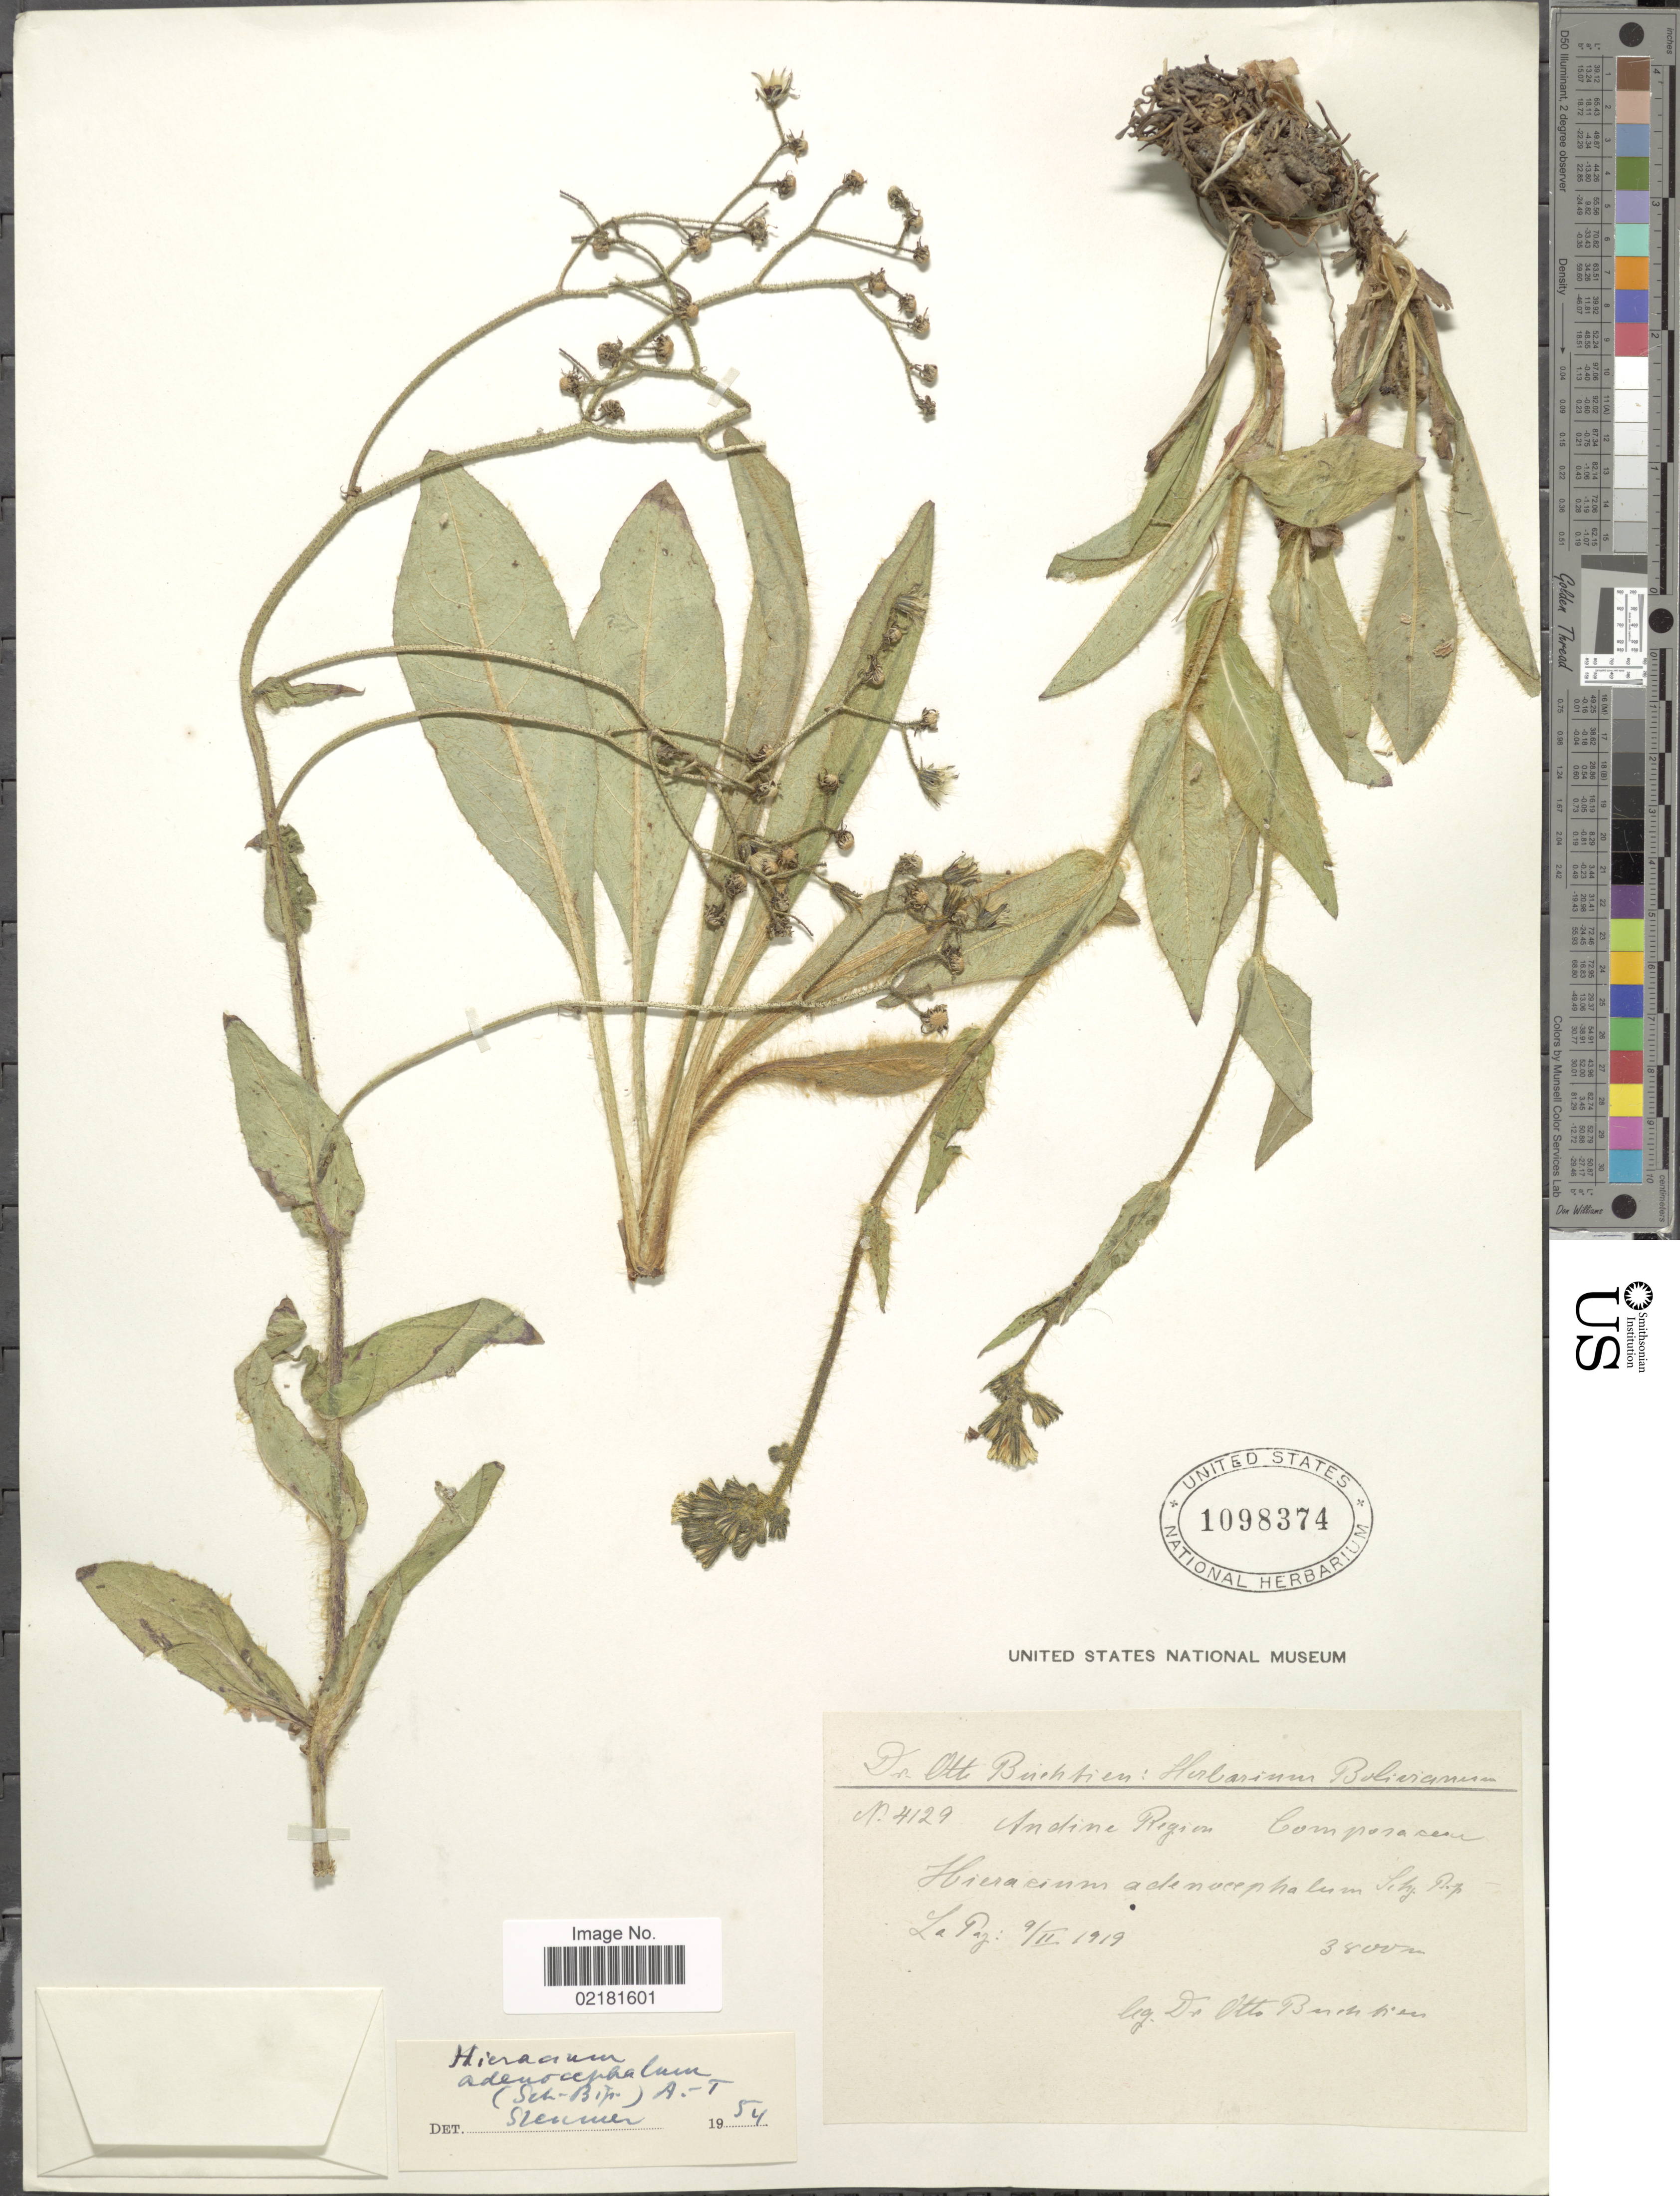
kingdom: Plantae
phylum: Tracheophyta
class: Magnoliopsida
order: Asterales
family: Asteraceae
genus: Hieracium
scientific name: Hieracium adenocephalum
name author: (Sch. Bip.) Arvet-Touvet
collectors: O. Buchtien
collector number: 4129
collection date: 1919-02-09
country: Bolivia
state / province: La Paz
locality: Andne Region.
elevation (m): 3800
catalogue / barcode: US 1098374